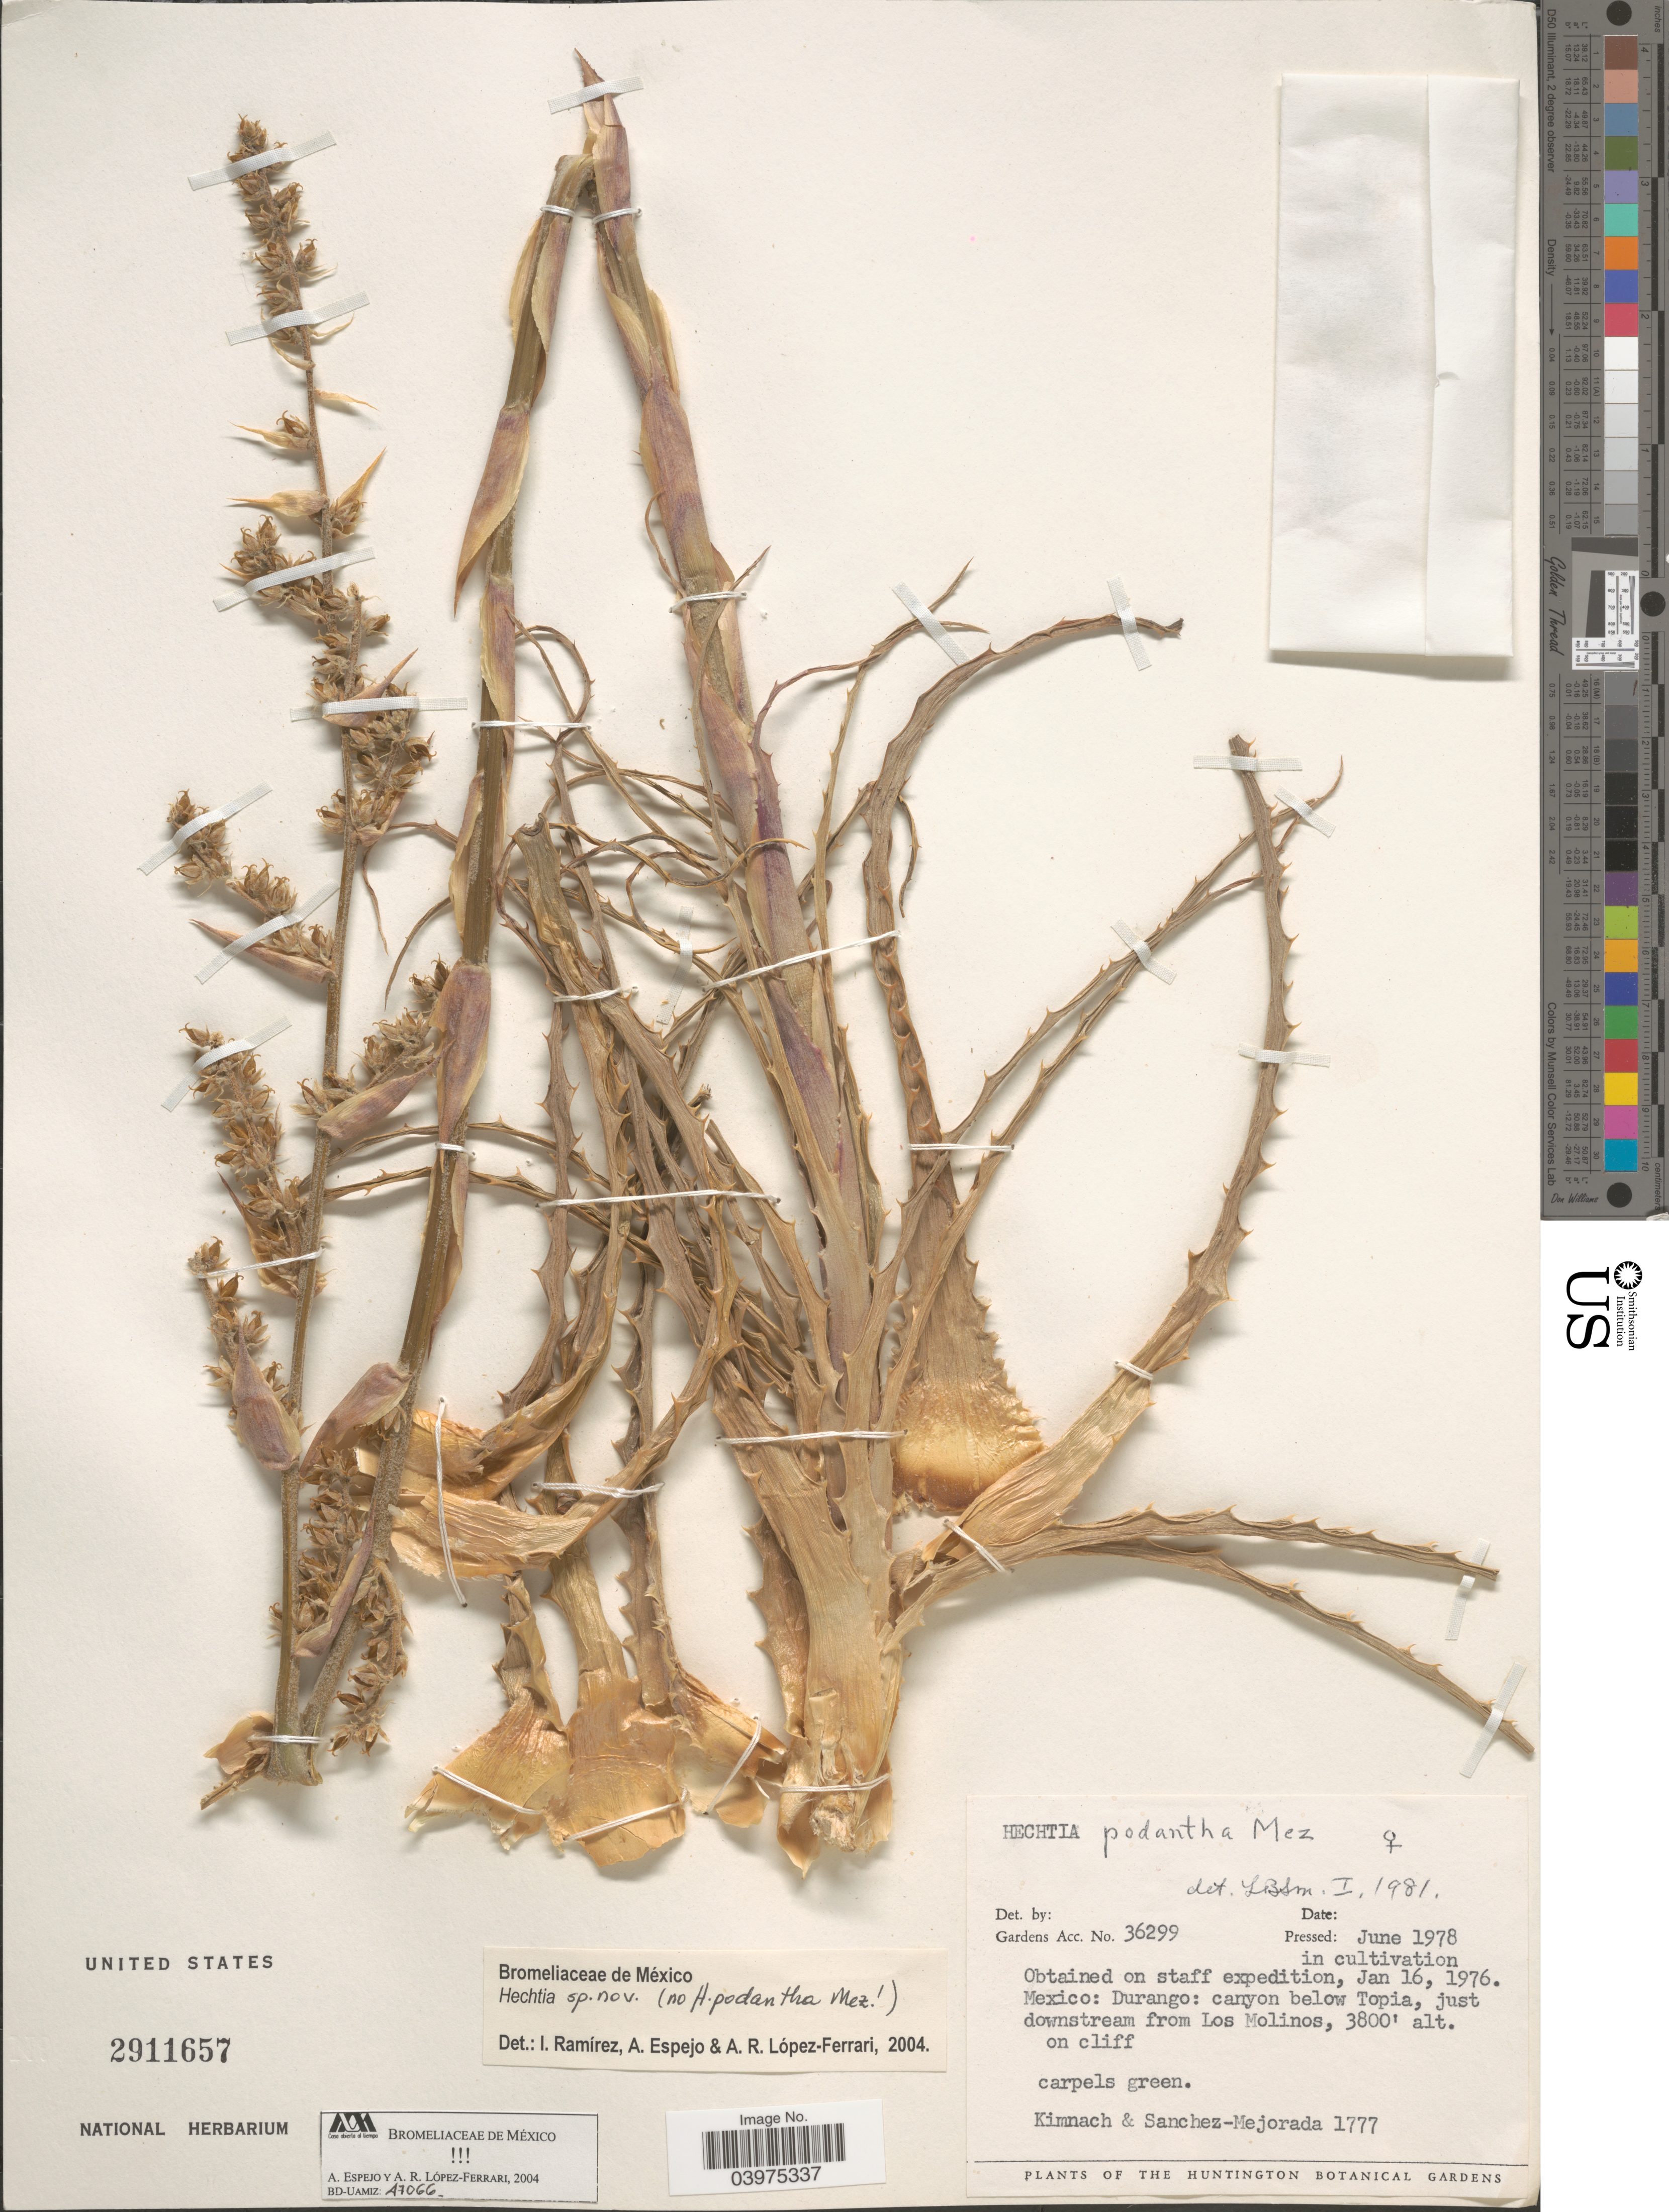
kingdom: Plantae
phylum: Tracheophyta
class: Liliopsida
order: Poales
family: Bromeliaceae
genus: Hechtia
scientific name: Hechtia sp.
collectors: -. Kimnach & Sanchez-Mejorada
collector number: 36299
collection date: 1978-06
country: United States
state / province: California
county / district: Los Angeles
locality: The Huntington Botanical Gardens.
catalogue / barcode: US 2911657